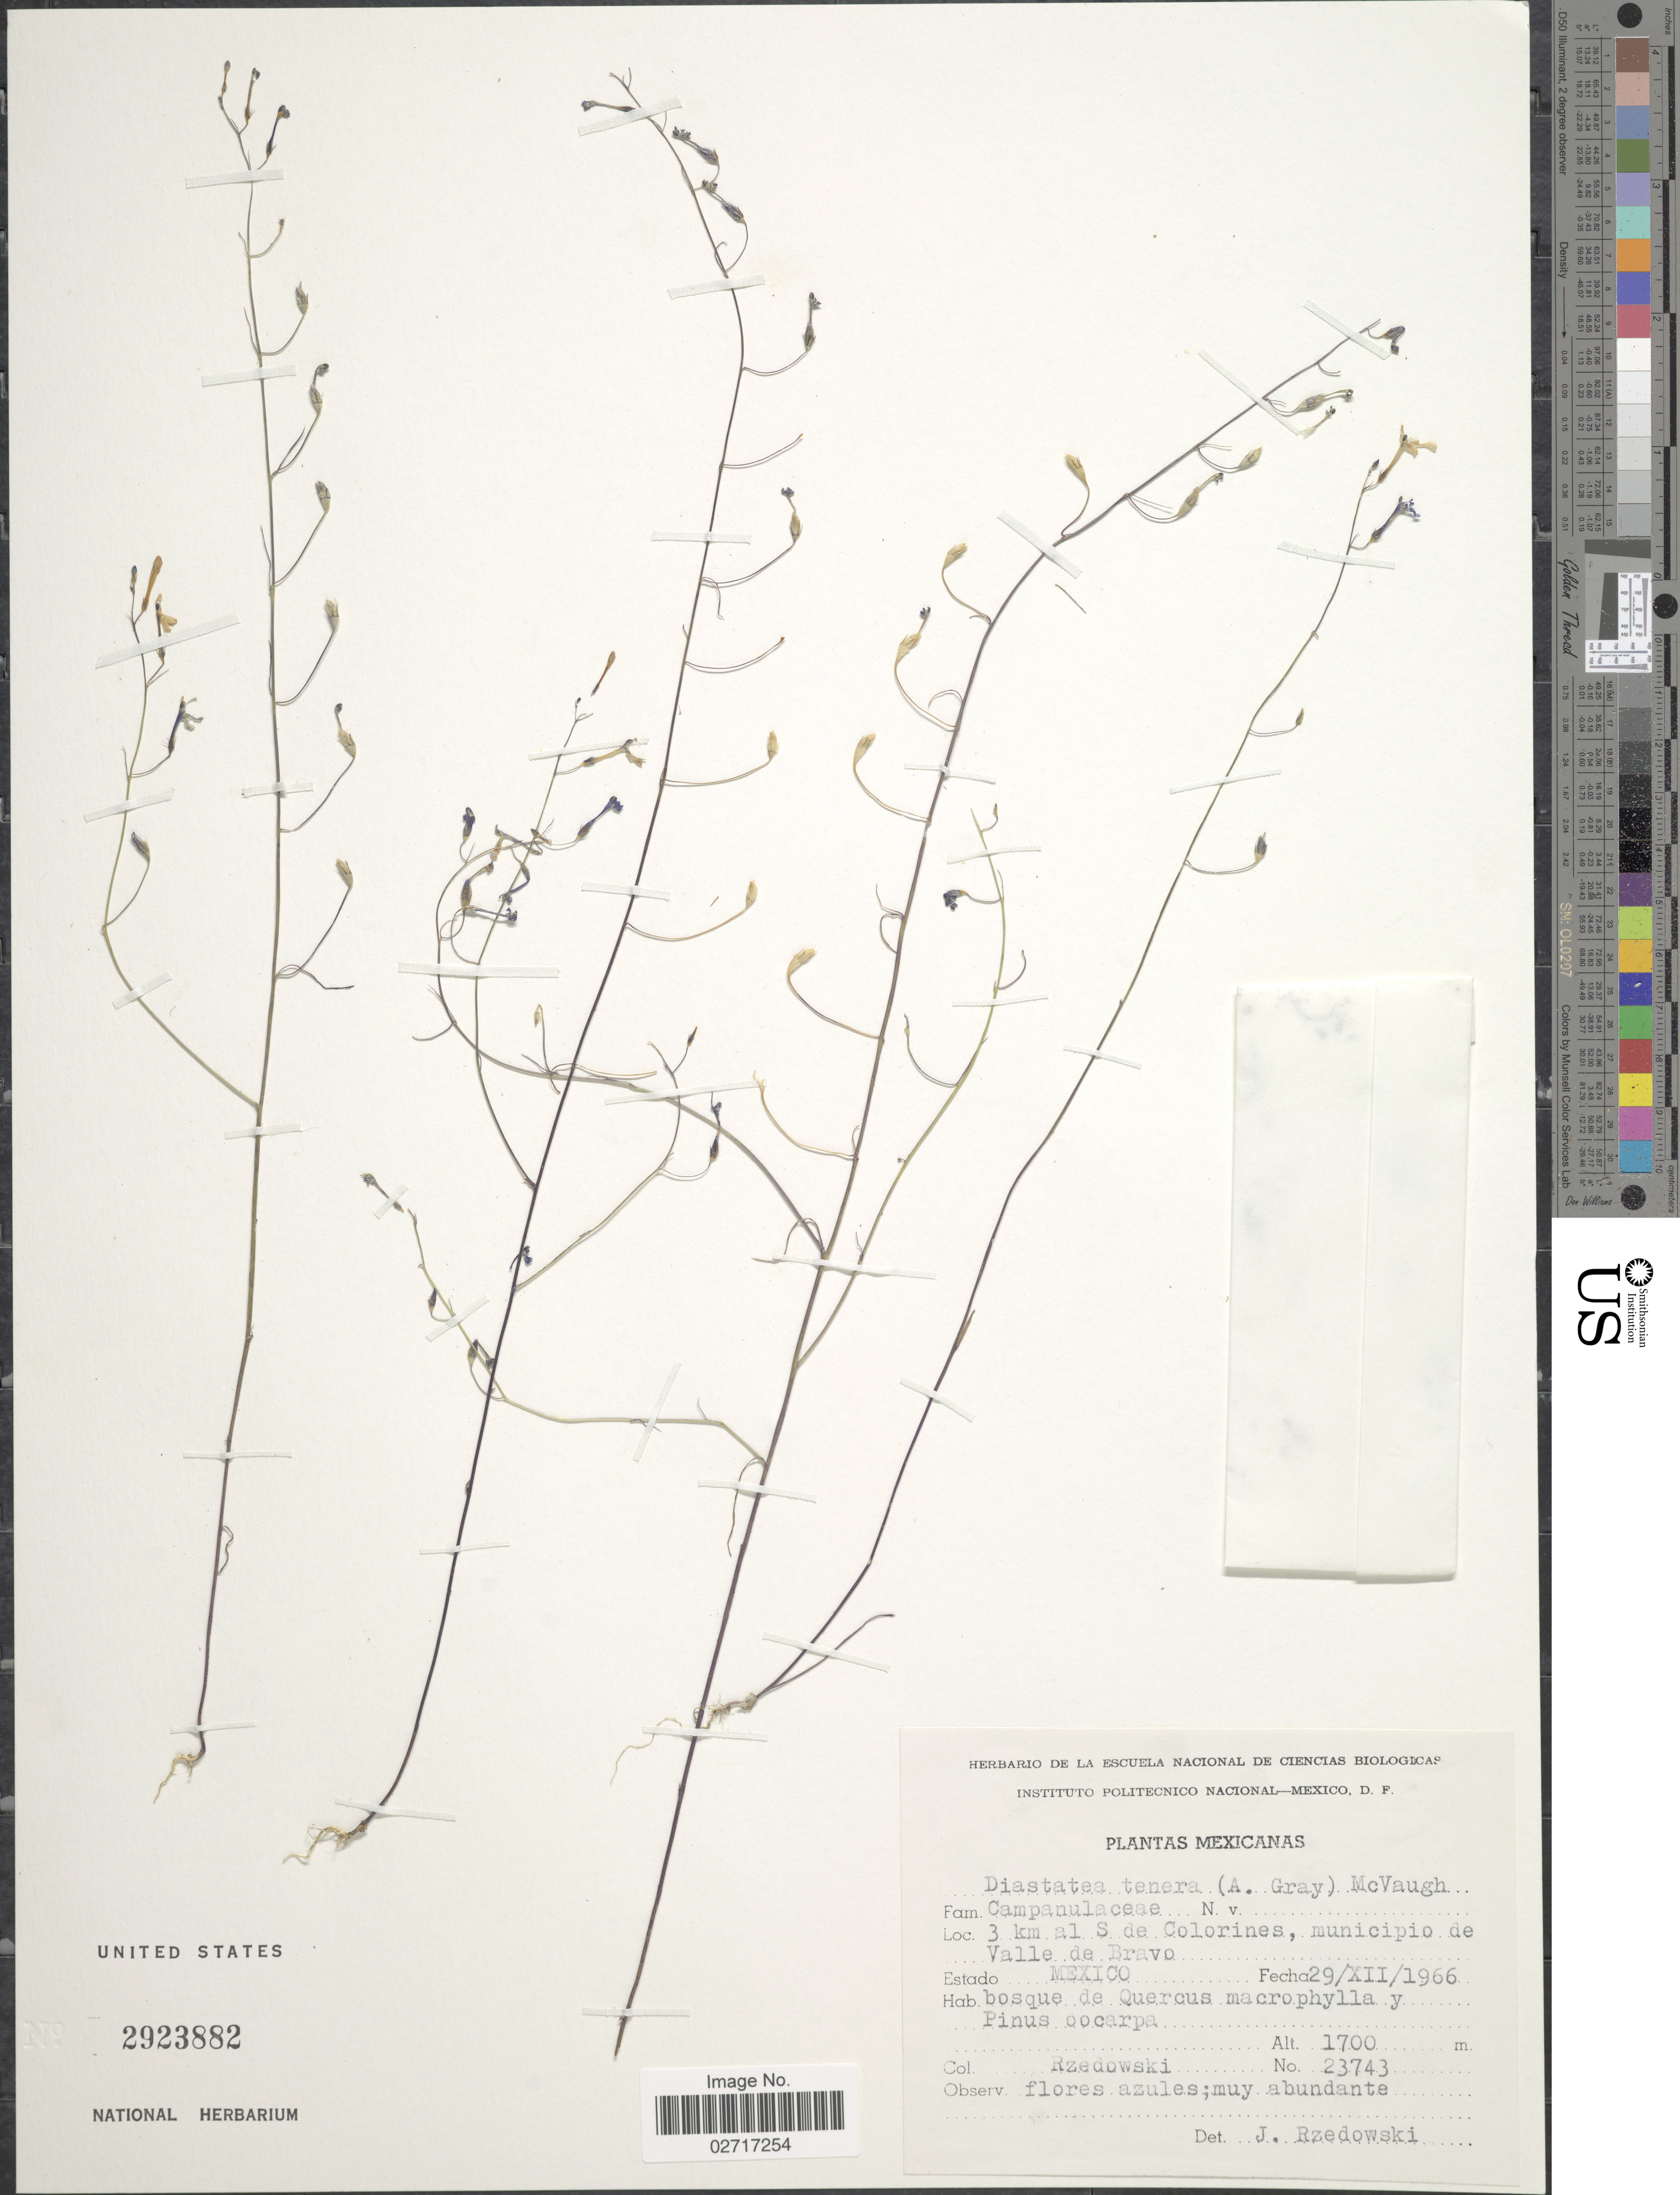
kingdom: Plantae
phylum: Tracheophyta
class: Magnoliopsida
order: Asterales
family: Campanulaceae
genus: Diastatea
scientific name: Diastatea tenera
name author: (A. Gray) McVaugh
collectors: Rzedowski, --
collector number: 23743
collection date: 1966-12-29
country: Mexico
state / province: México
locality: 3 km al S de Colorines, municipio de Valle de Bravo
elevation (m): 1700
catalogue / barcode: US 2923882